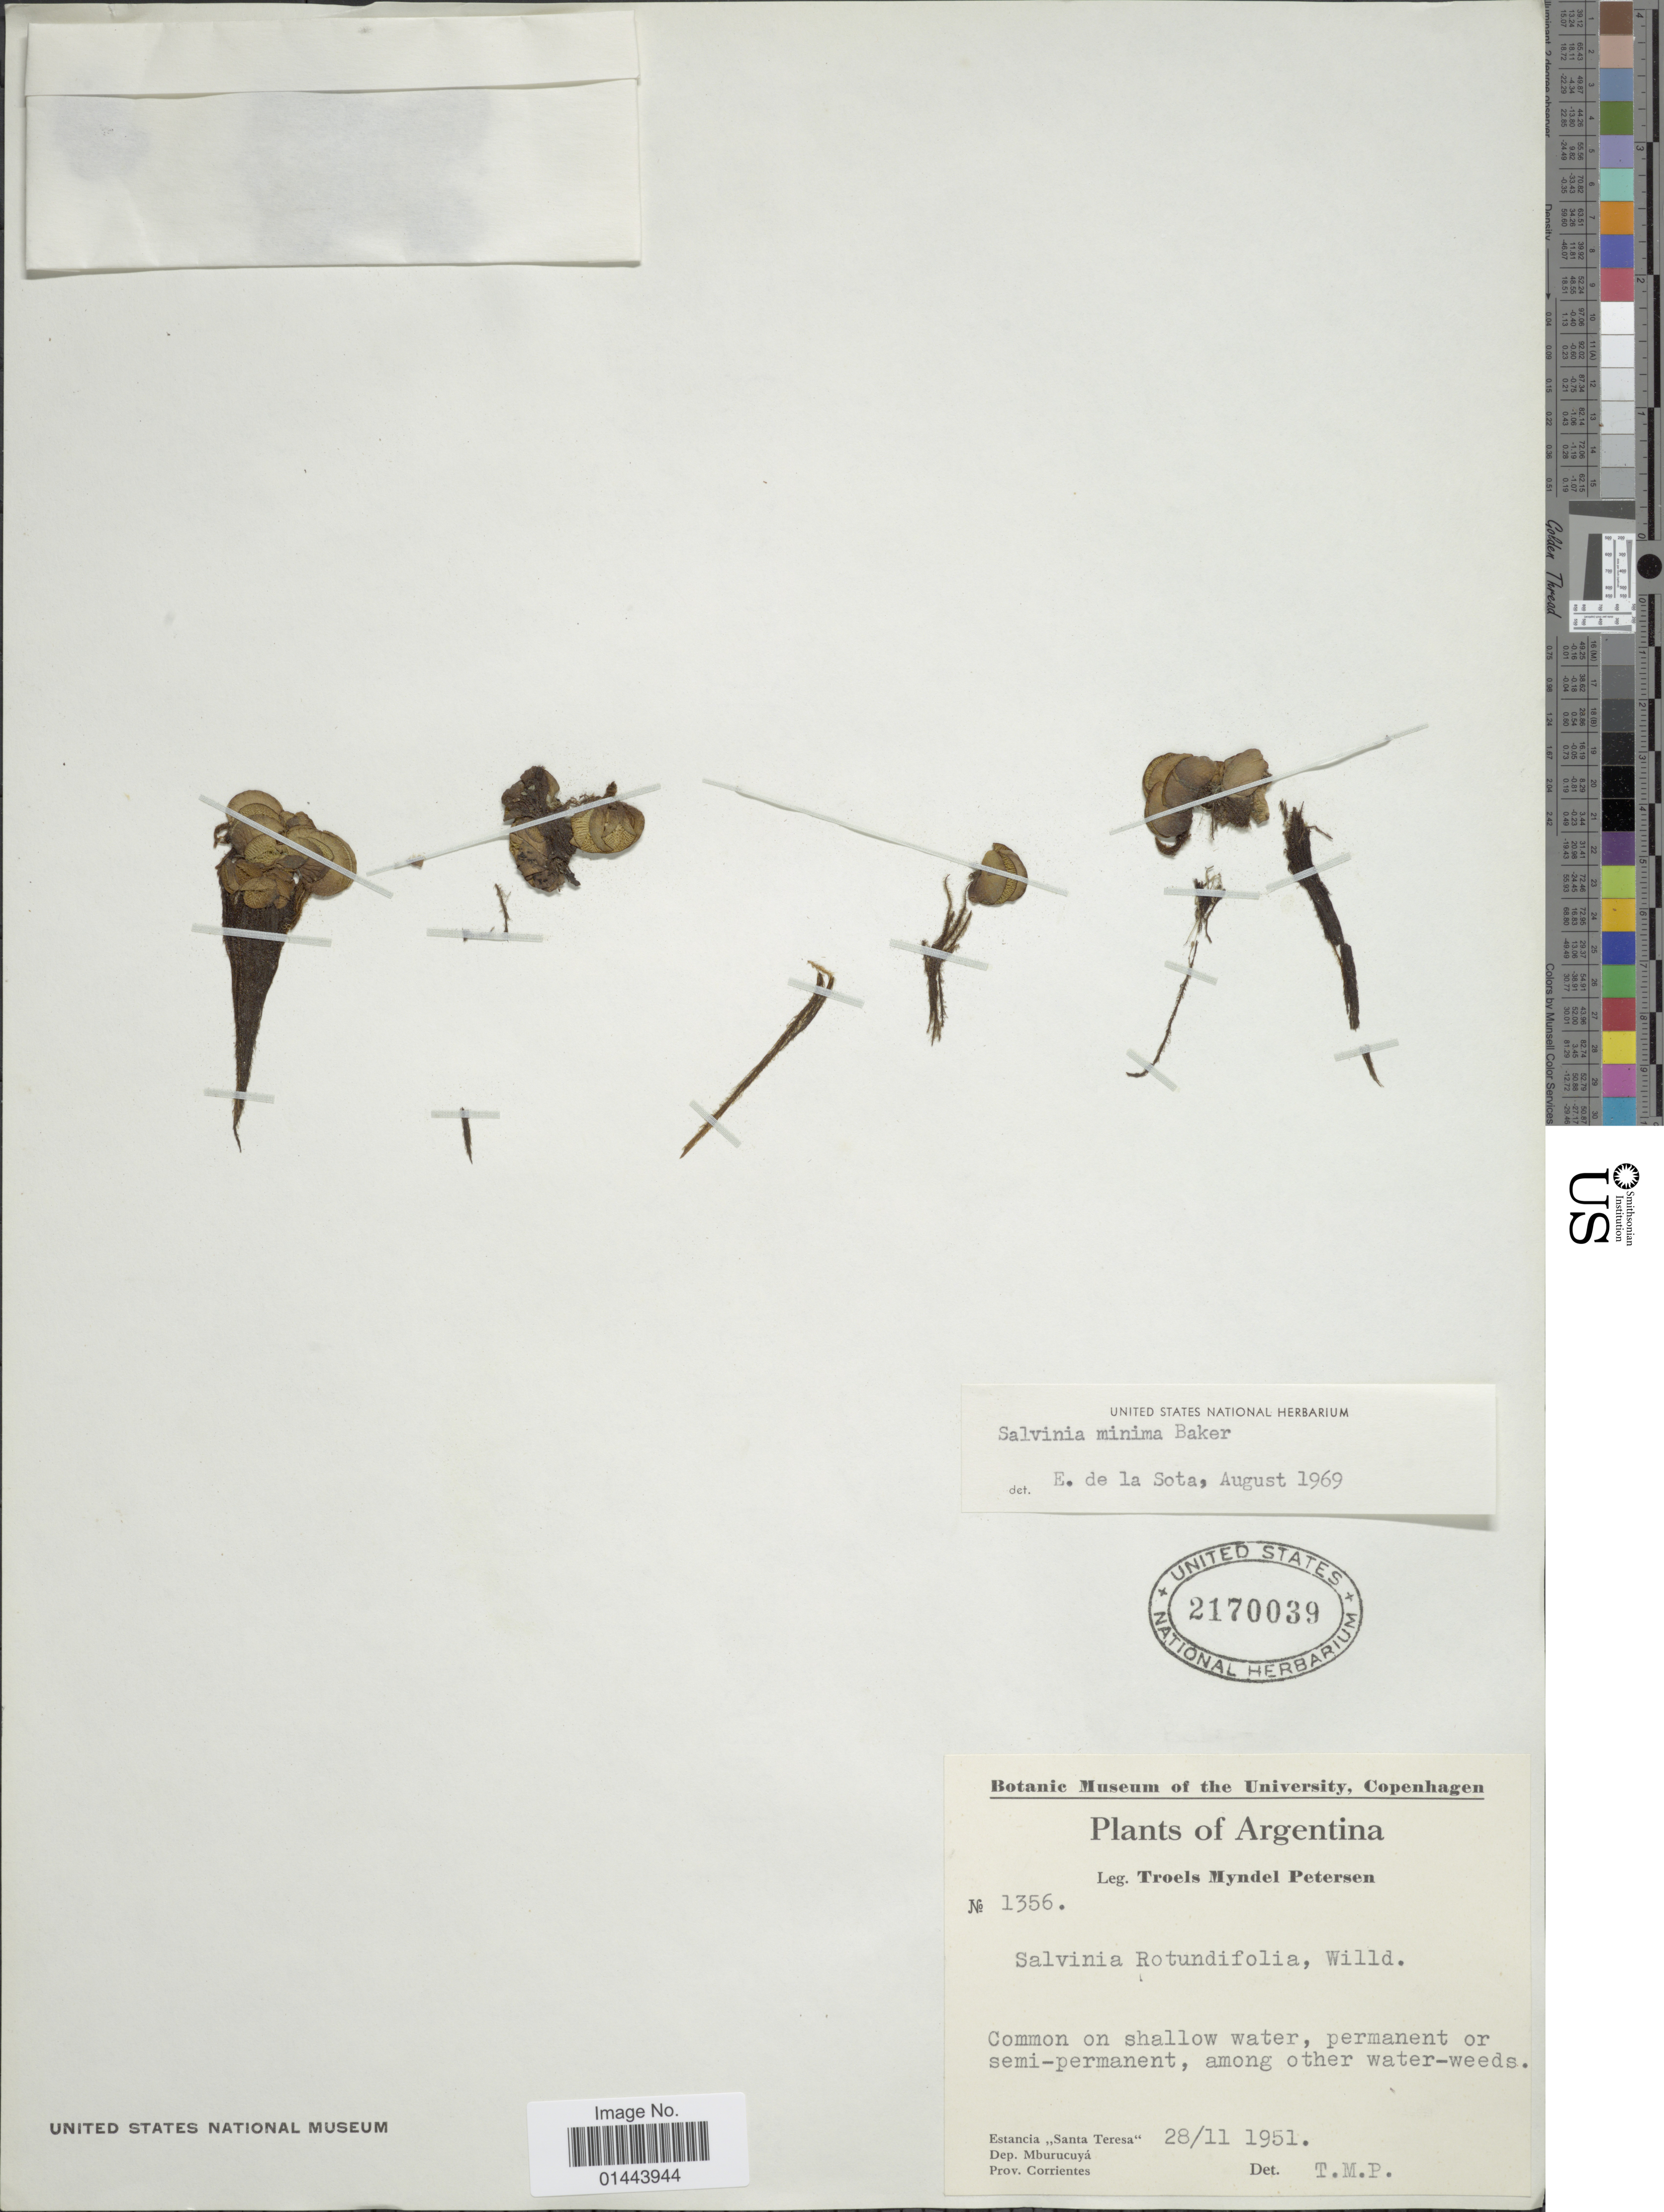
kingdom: Plantae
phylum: Tracheophyta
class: Polypodiopsida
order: Salviniales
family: Salviniaceae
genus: Salvinia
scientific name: Salvinia minima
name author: Baker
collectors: T. Pederson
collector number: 1356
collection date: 1951-11-28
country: Argentina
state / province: Corrientes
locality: Estancia Santa Teresa, Dep. Mburucuyá, common on shallow water, permanent or semi-permanent, among other water-weeds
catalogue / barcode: US 2170039